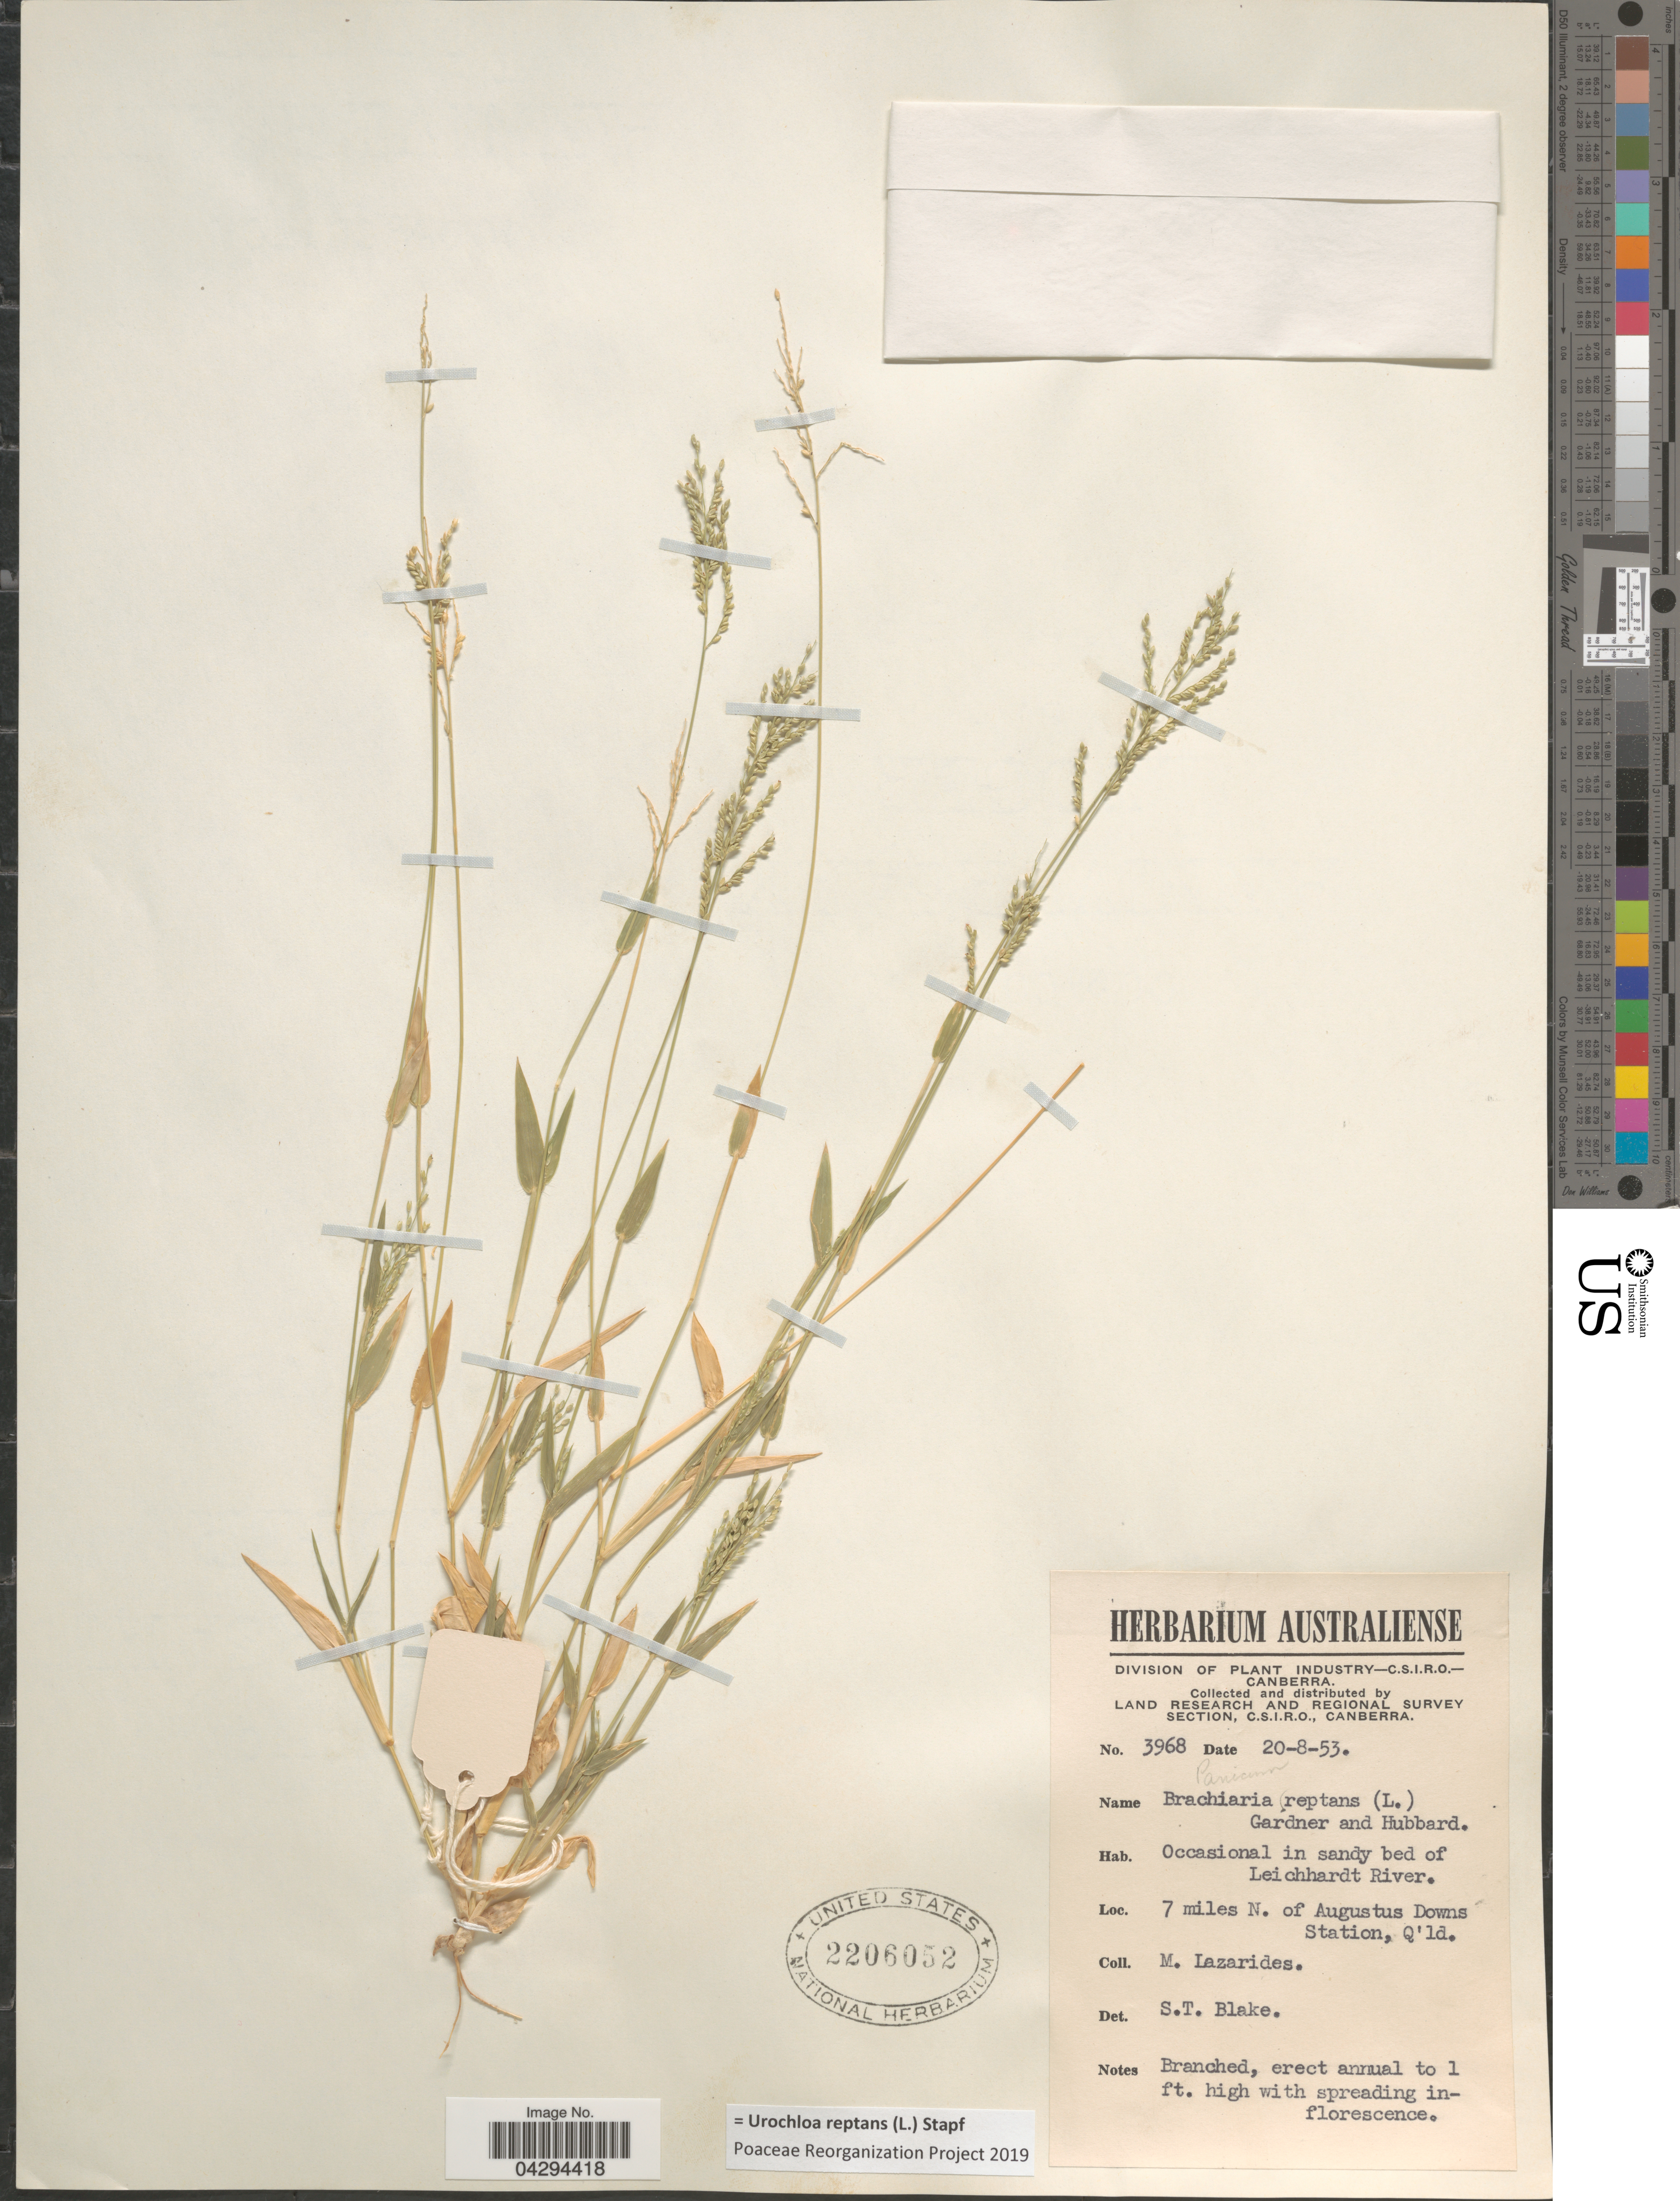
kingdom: Plantae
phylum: Tracheophyta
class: Liliopsida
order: Poales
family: Poaceae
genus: Urochloa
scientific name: Urochloa reptans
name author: (L.) Stapf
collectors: M. Lazarides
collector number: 3968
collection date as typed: Transcribed d/m/y: 20/8/53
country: Australia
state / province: Queensland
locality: Land Research and Regional Survey Section. Occasional in sandy bed of Leichhardt River. 7 miles N. of Augustus Downs Station.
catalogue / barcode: US 2206052